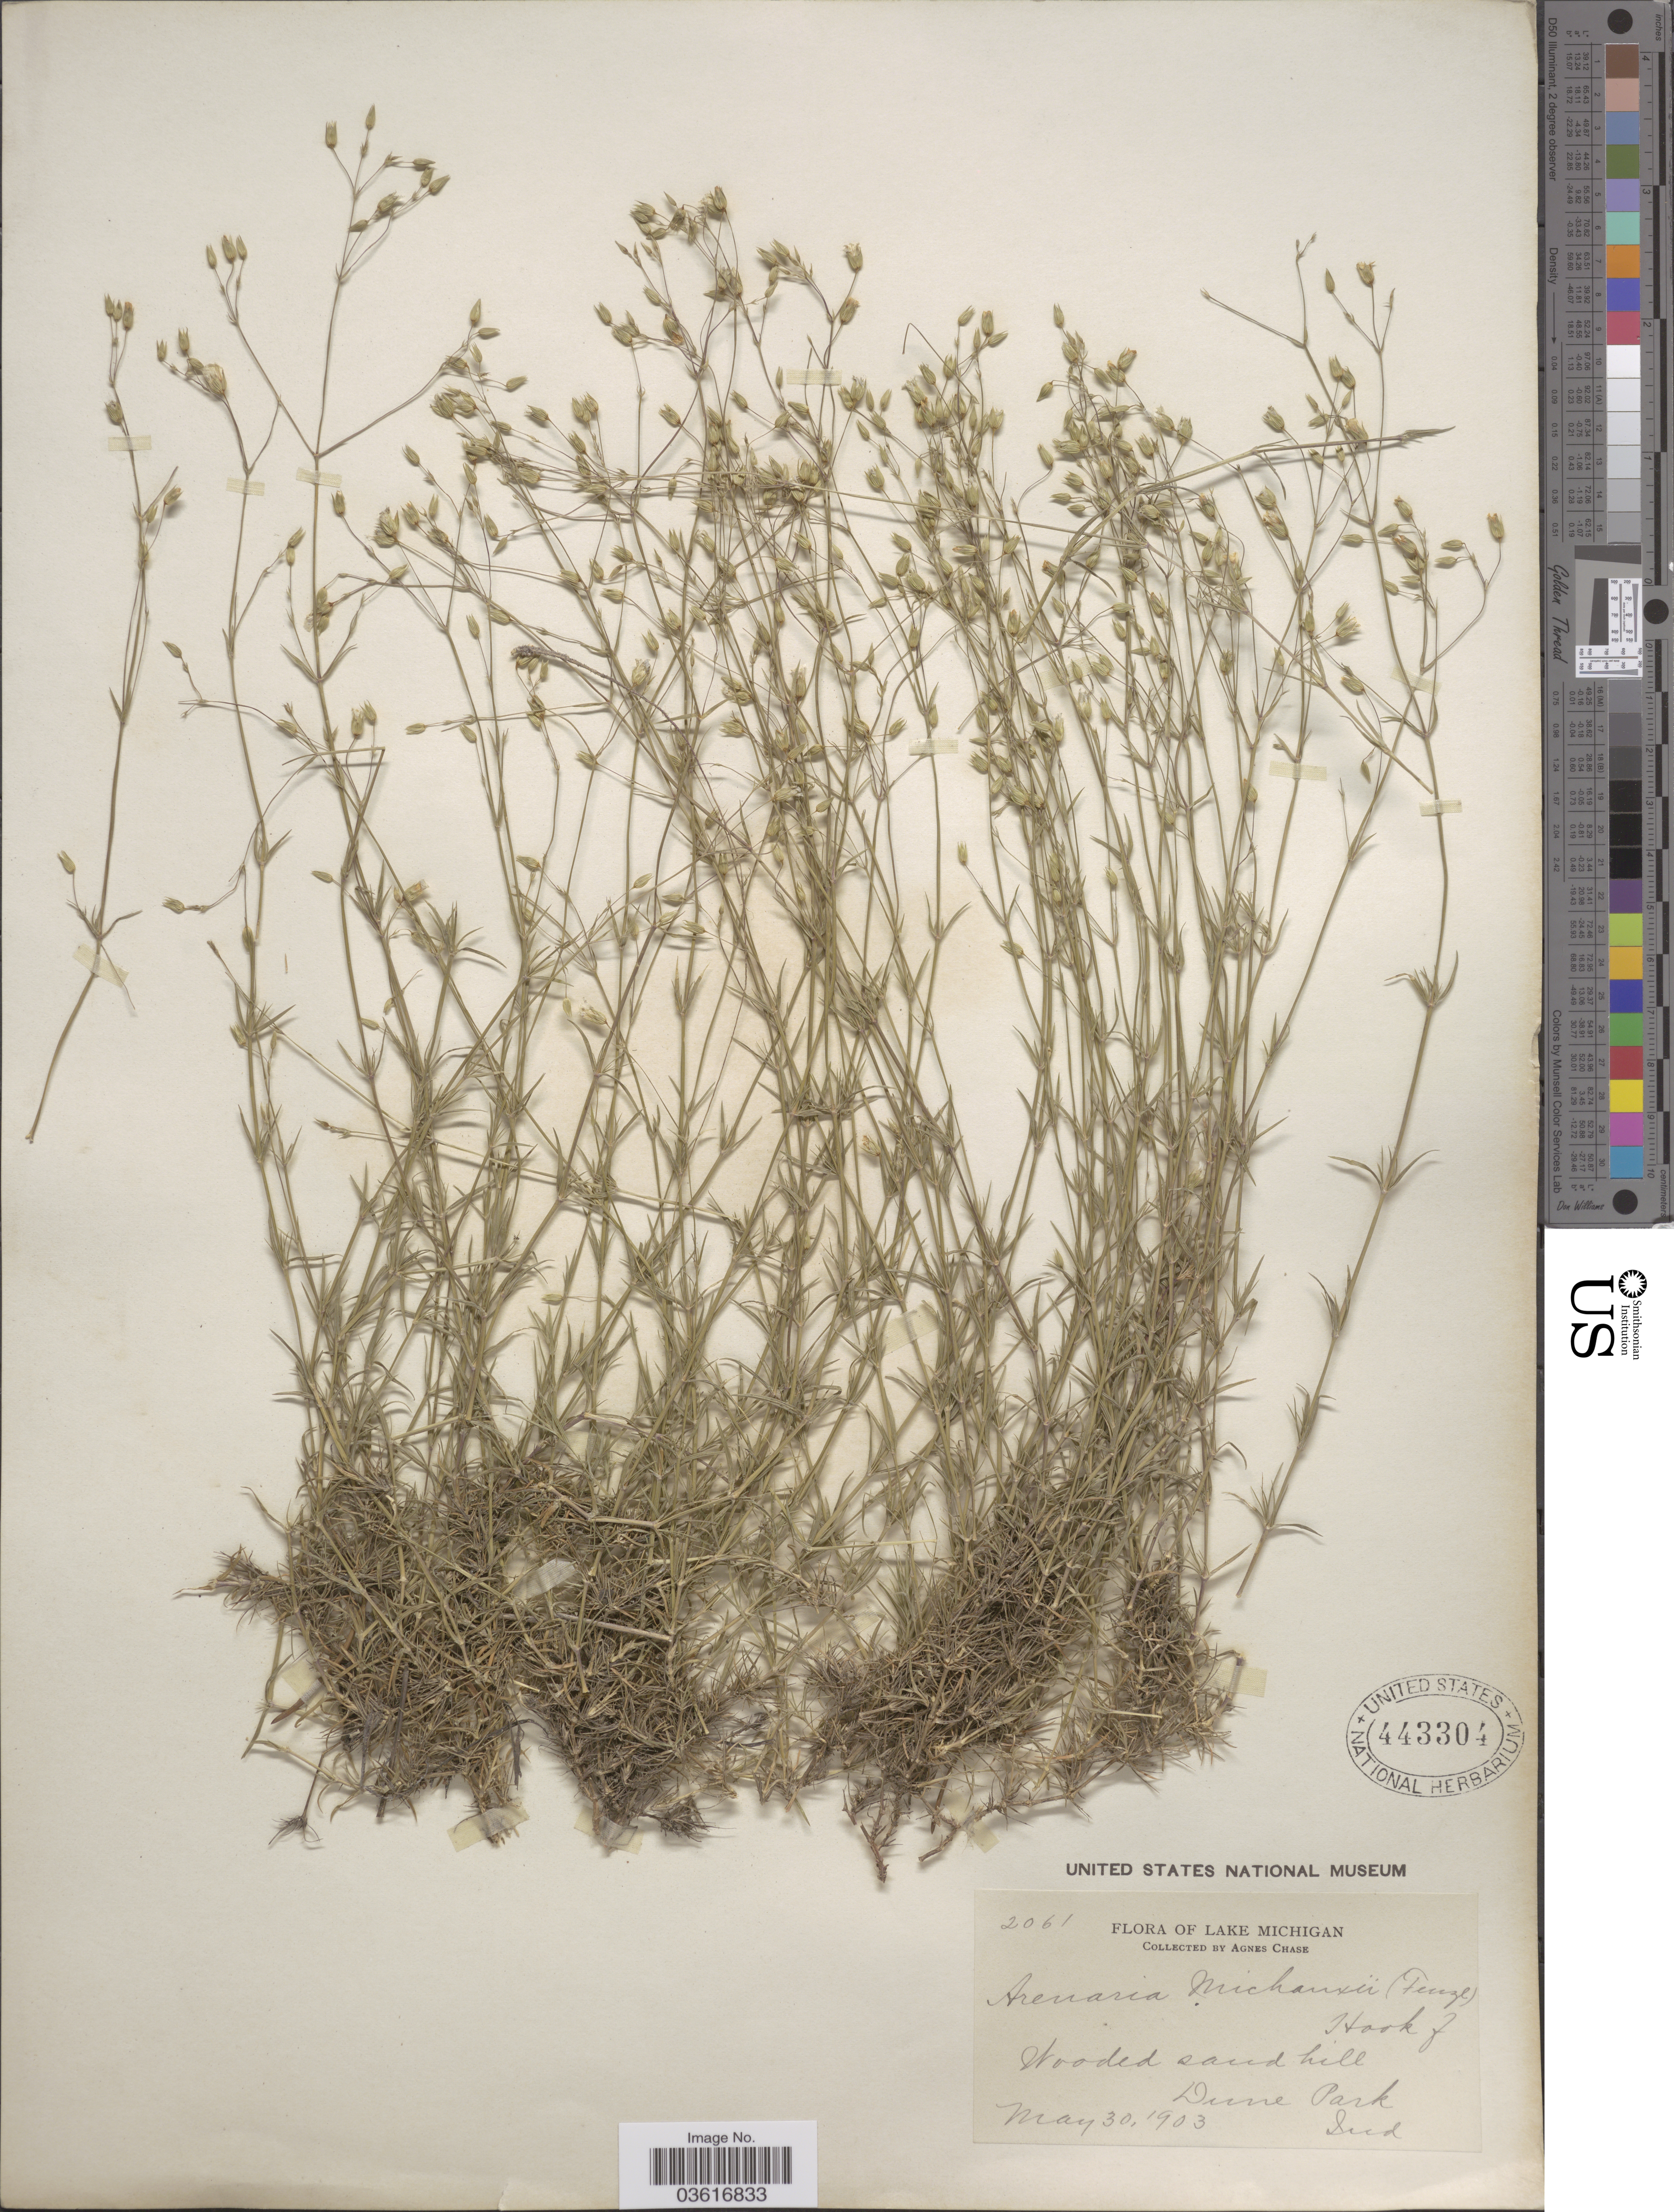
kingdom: Plantae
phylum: Tracheophyta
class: Magnoliopsida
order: Caryophyllales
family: Caryophyllaceae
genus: Minuartia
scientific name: Minuartia stricta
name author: (Sw.) Hiern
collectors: A. Chase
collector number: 2061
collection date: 1903-05-30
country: United States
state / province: Michigan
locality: Lake Michigan. Dune Park.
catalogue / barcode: US 443304